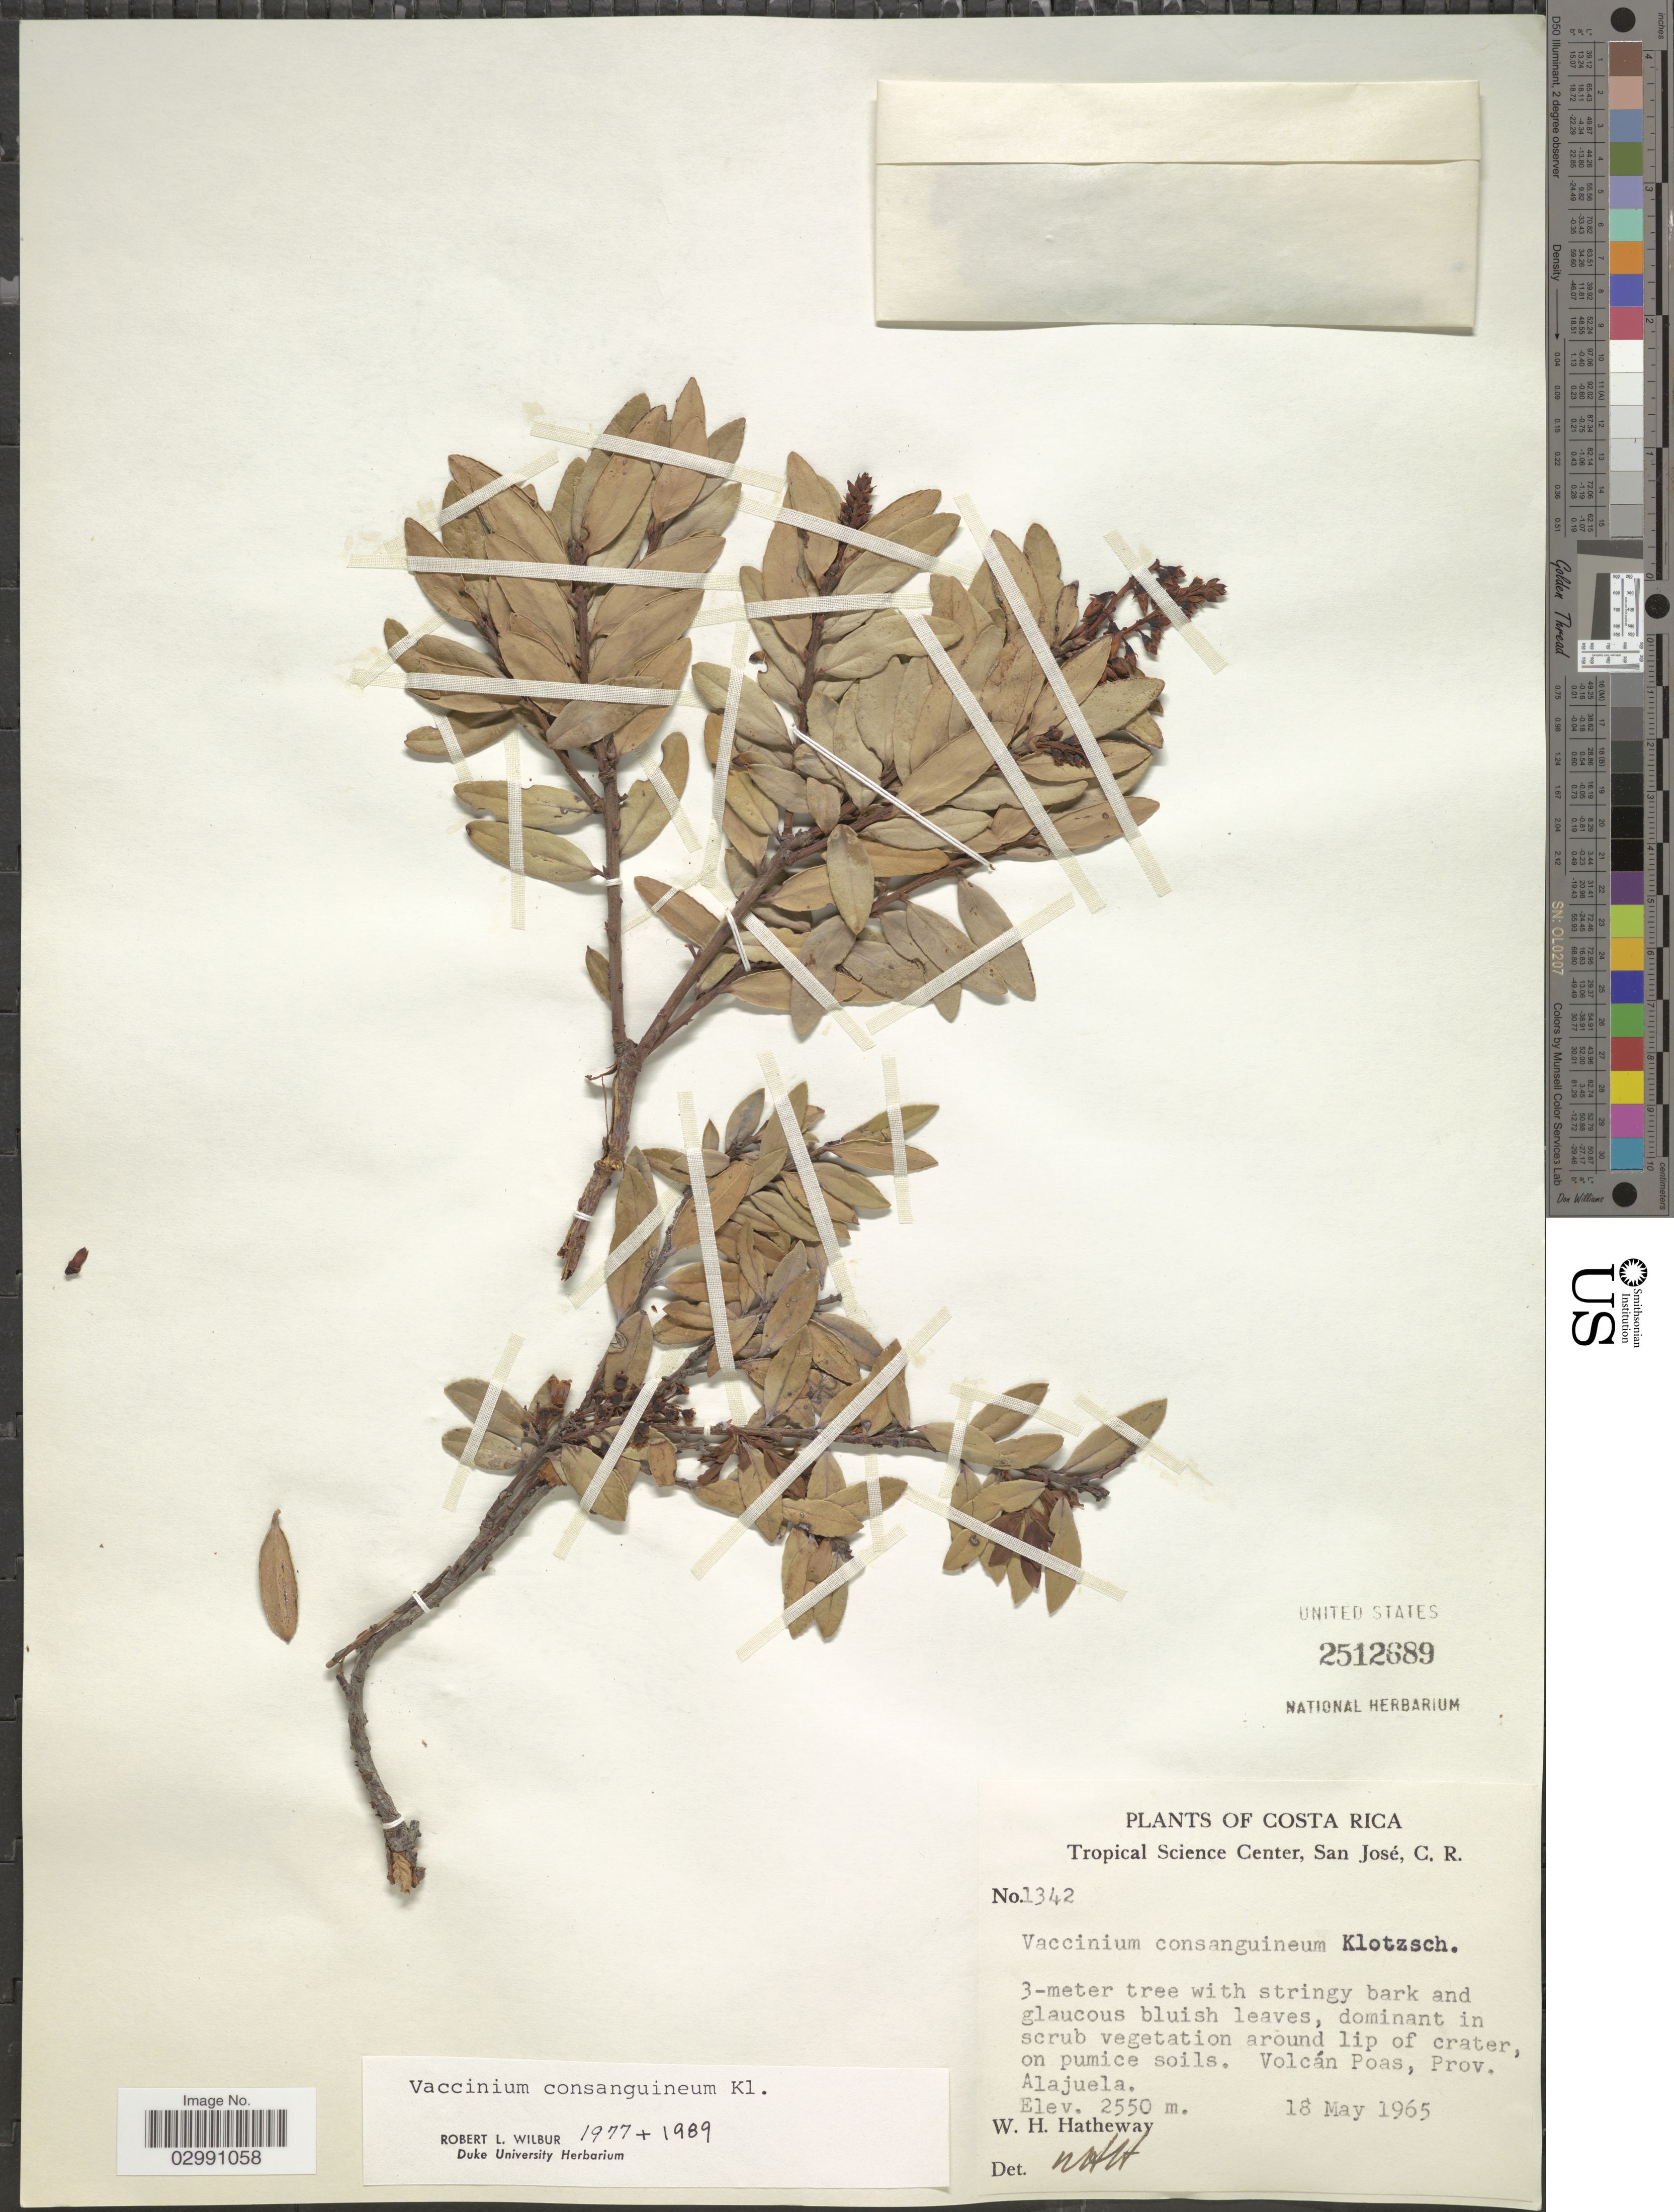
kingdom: Plantae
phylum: Tracheophyta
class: Magnoliopsida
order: Ericales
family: Ericaceae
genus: Vaccinium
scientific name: Vaccinium consanguineum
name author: Klotzsch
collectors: W. H. Hatheway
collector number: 1342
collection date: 1965-05-18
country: Costa Rica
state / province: Alajuela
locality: Volcán Poas.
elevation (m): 2550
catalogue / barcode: US 2512689